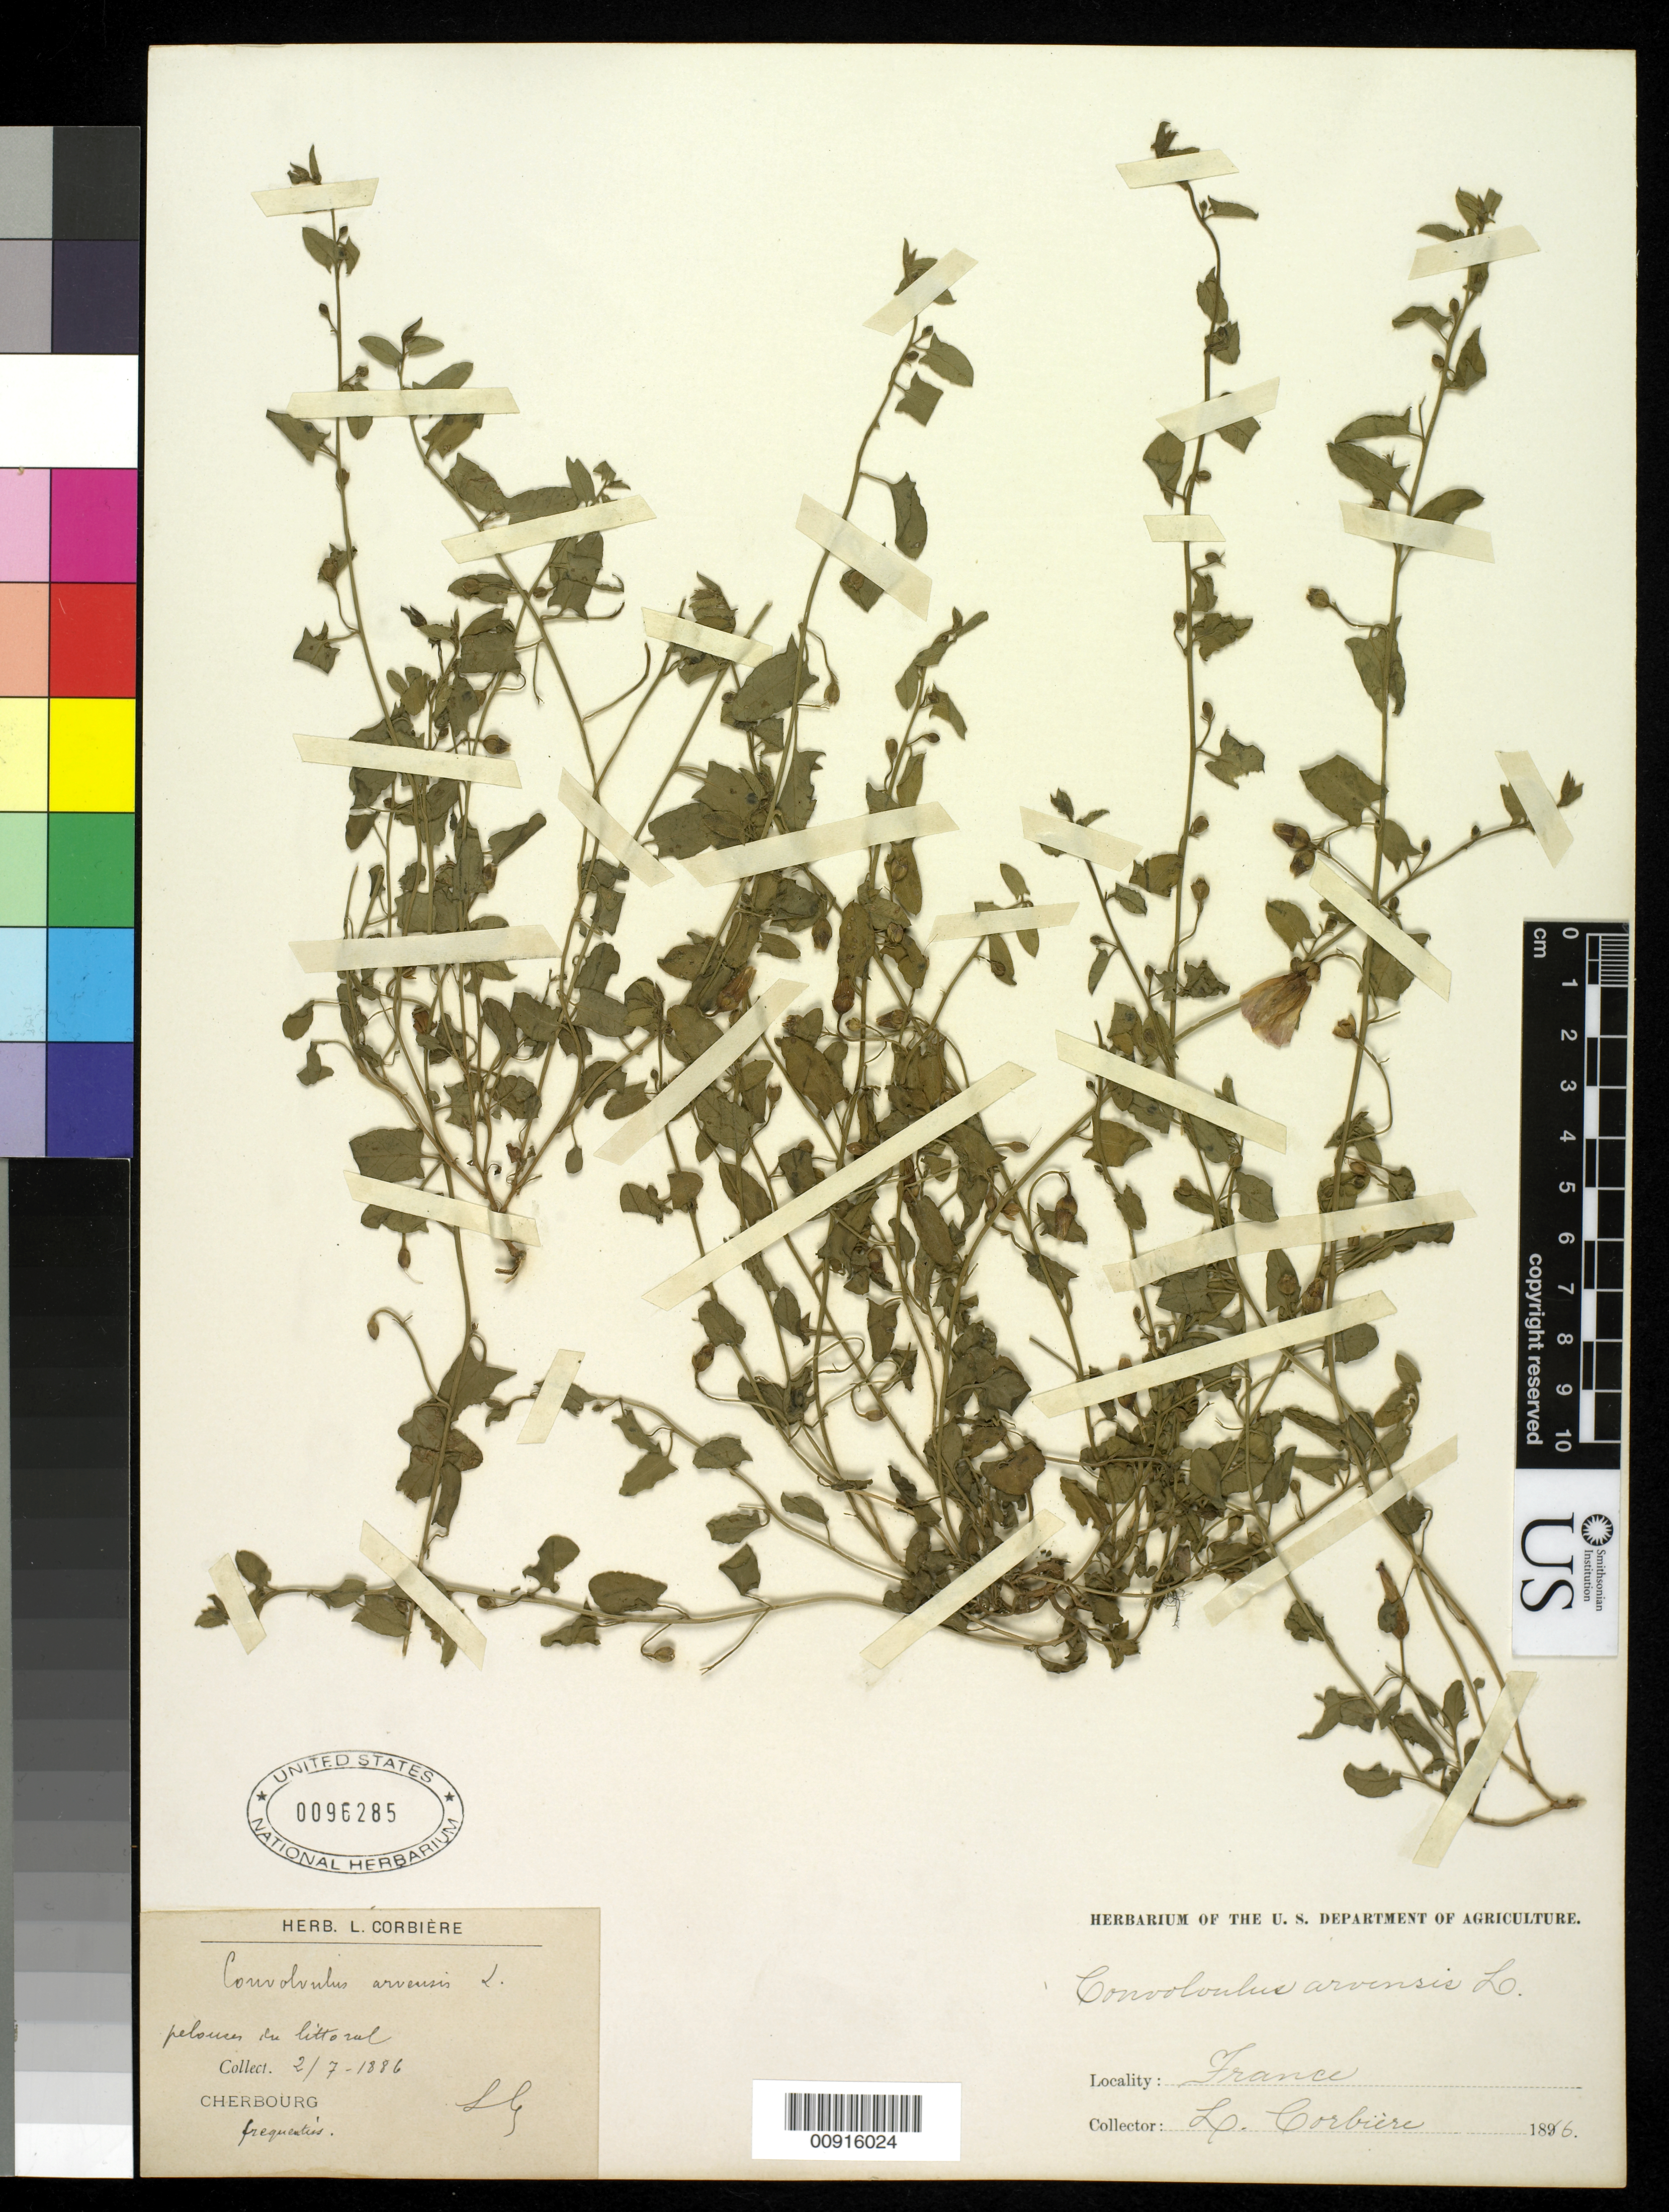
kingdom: Plantae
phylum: Tracheophyta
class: Magnoliopsida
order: Solanales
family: Convolvulaceae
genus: Convolvulus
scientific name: Convolvulus arvensis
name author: L.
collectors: L. Corbière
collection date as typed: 07 Feb 1886 or 02 Jul 1886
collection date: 1886-02-07 or 1886-07-02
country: France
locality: Cherbourg. Pelouser du littoral.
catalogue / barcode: US 96285